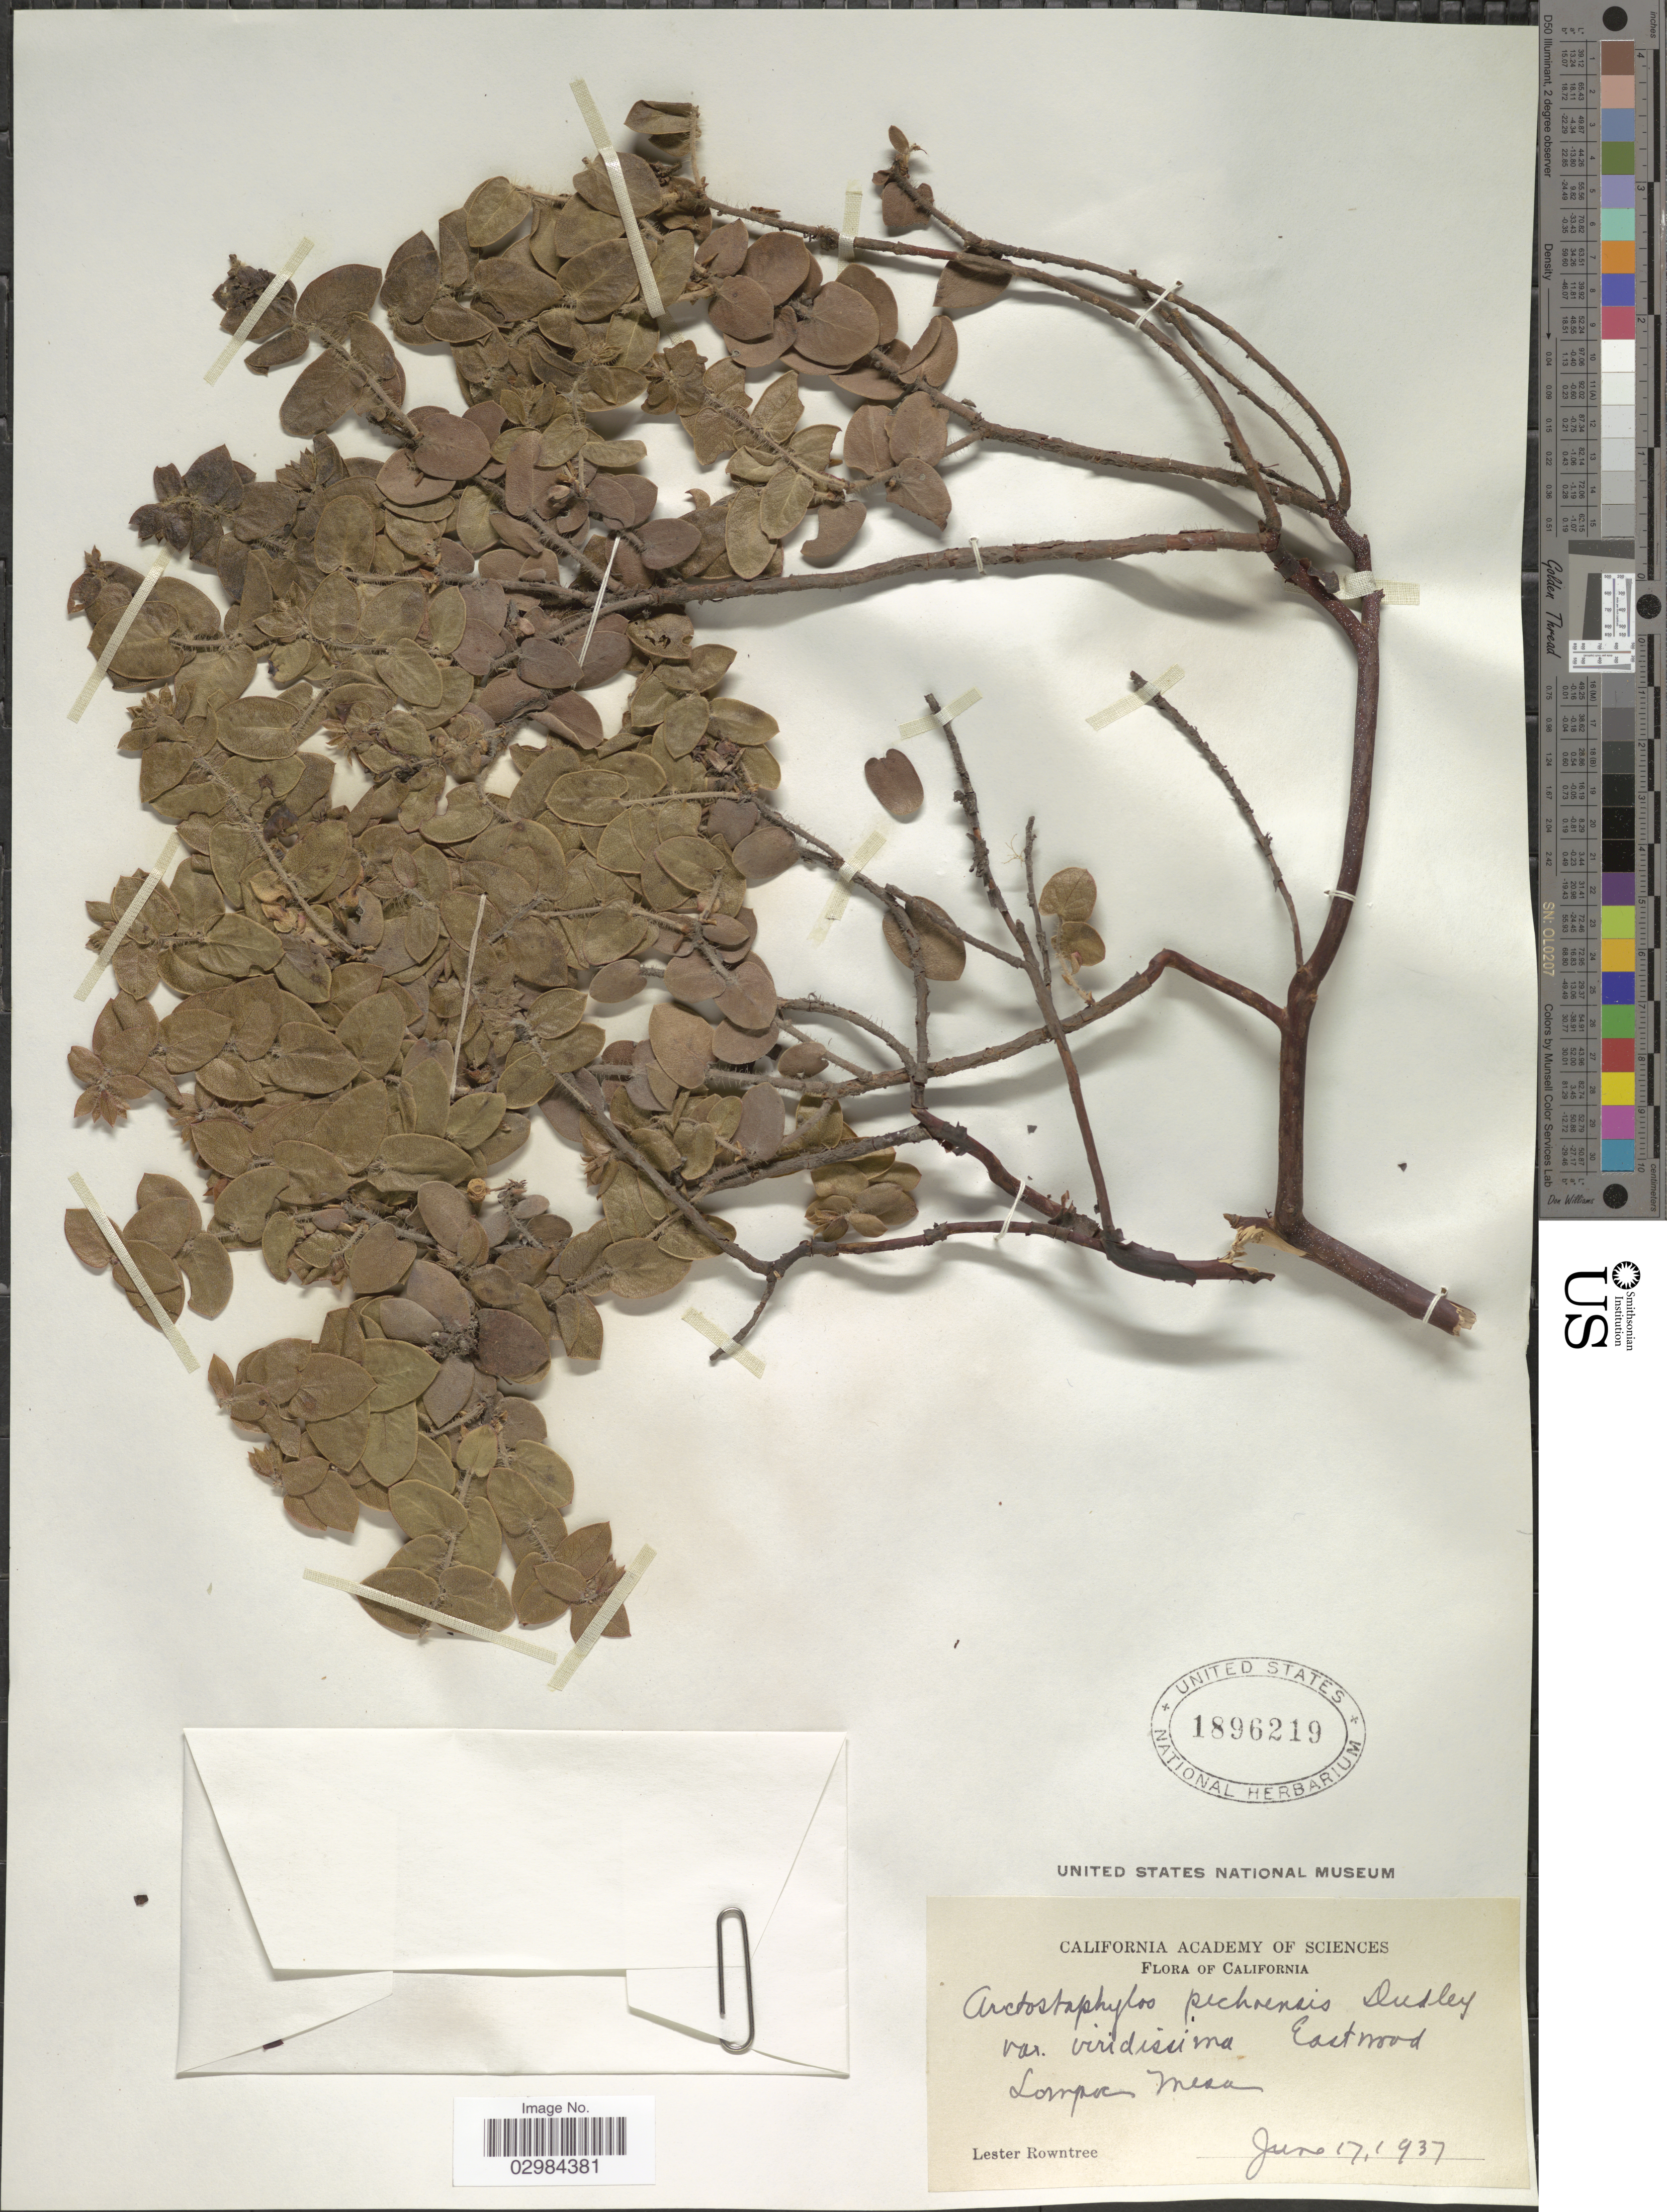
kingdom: Plantae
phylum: Tracheophyta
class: Magnoliopsida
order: Ericales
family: Ericaceae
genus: Arctostaphylos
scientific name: Arctostaphylos pechoensis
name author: (Abrams) Dudley ex Abrams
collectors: L. Rowntree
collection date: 1937-06-17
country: United States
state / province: California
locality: Lompoc Mesa.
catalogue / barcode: US 1896219